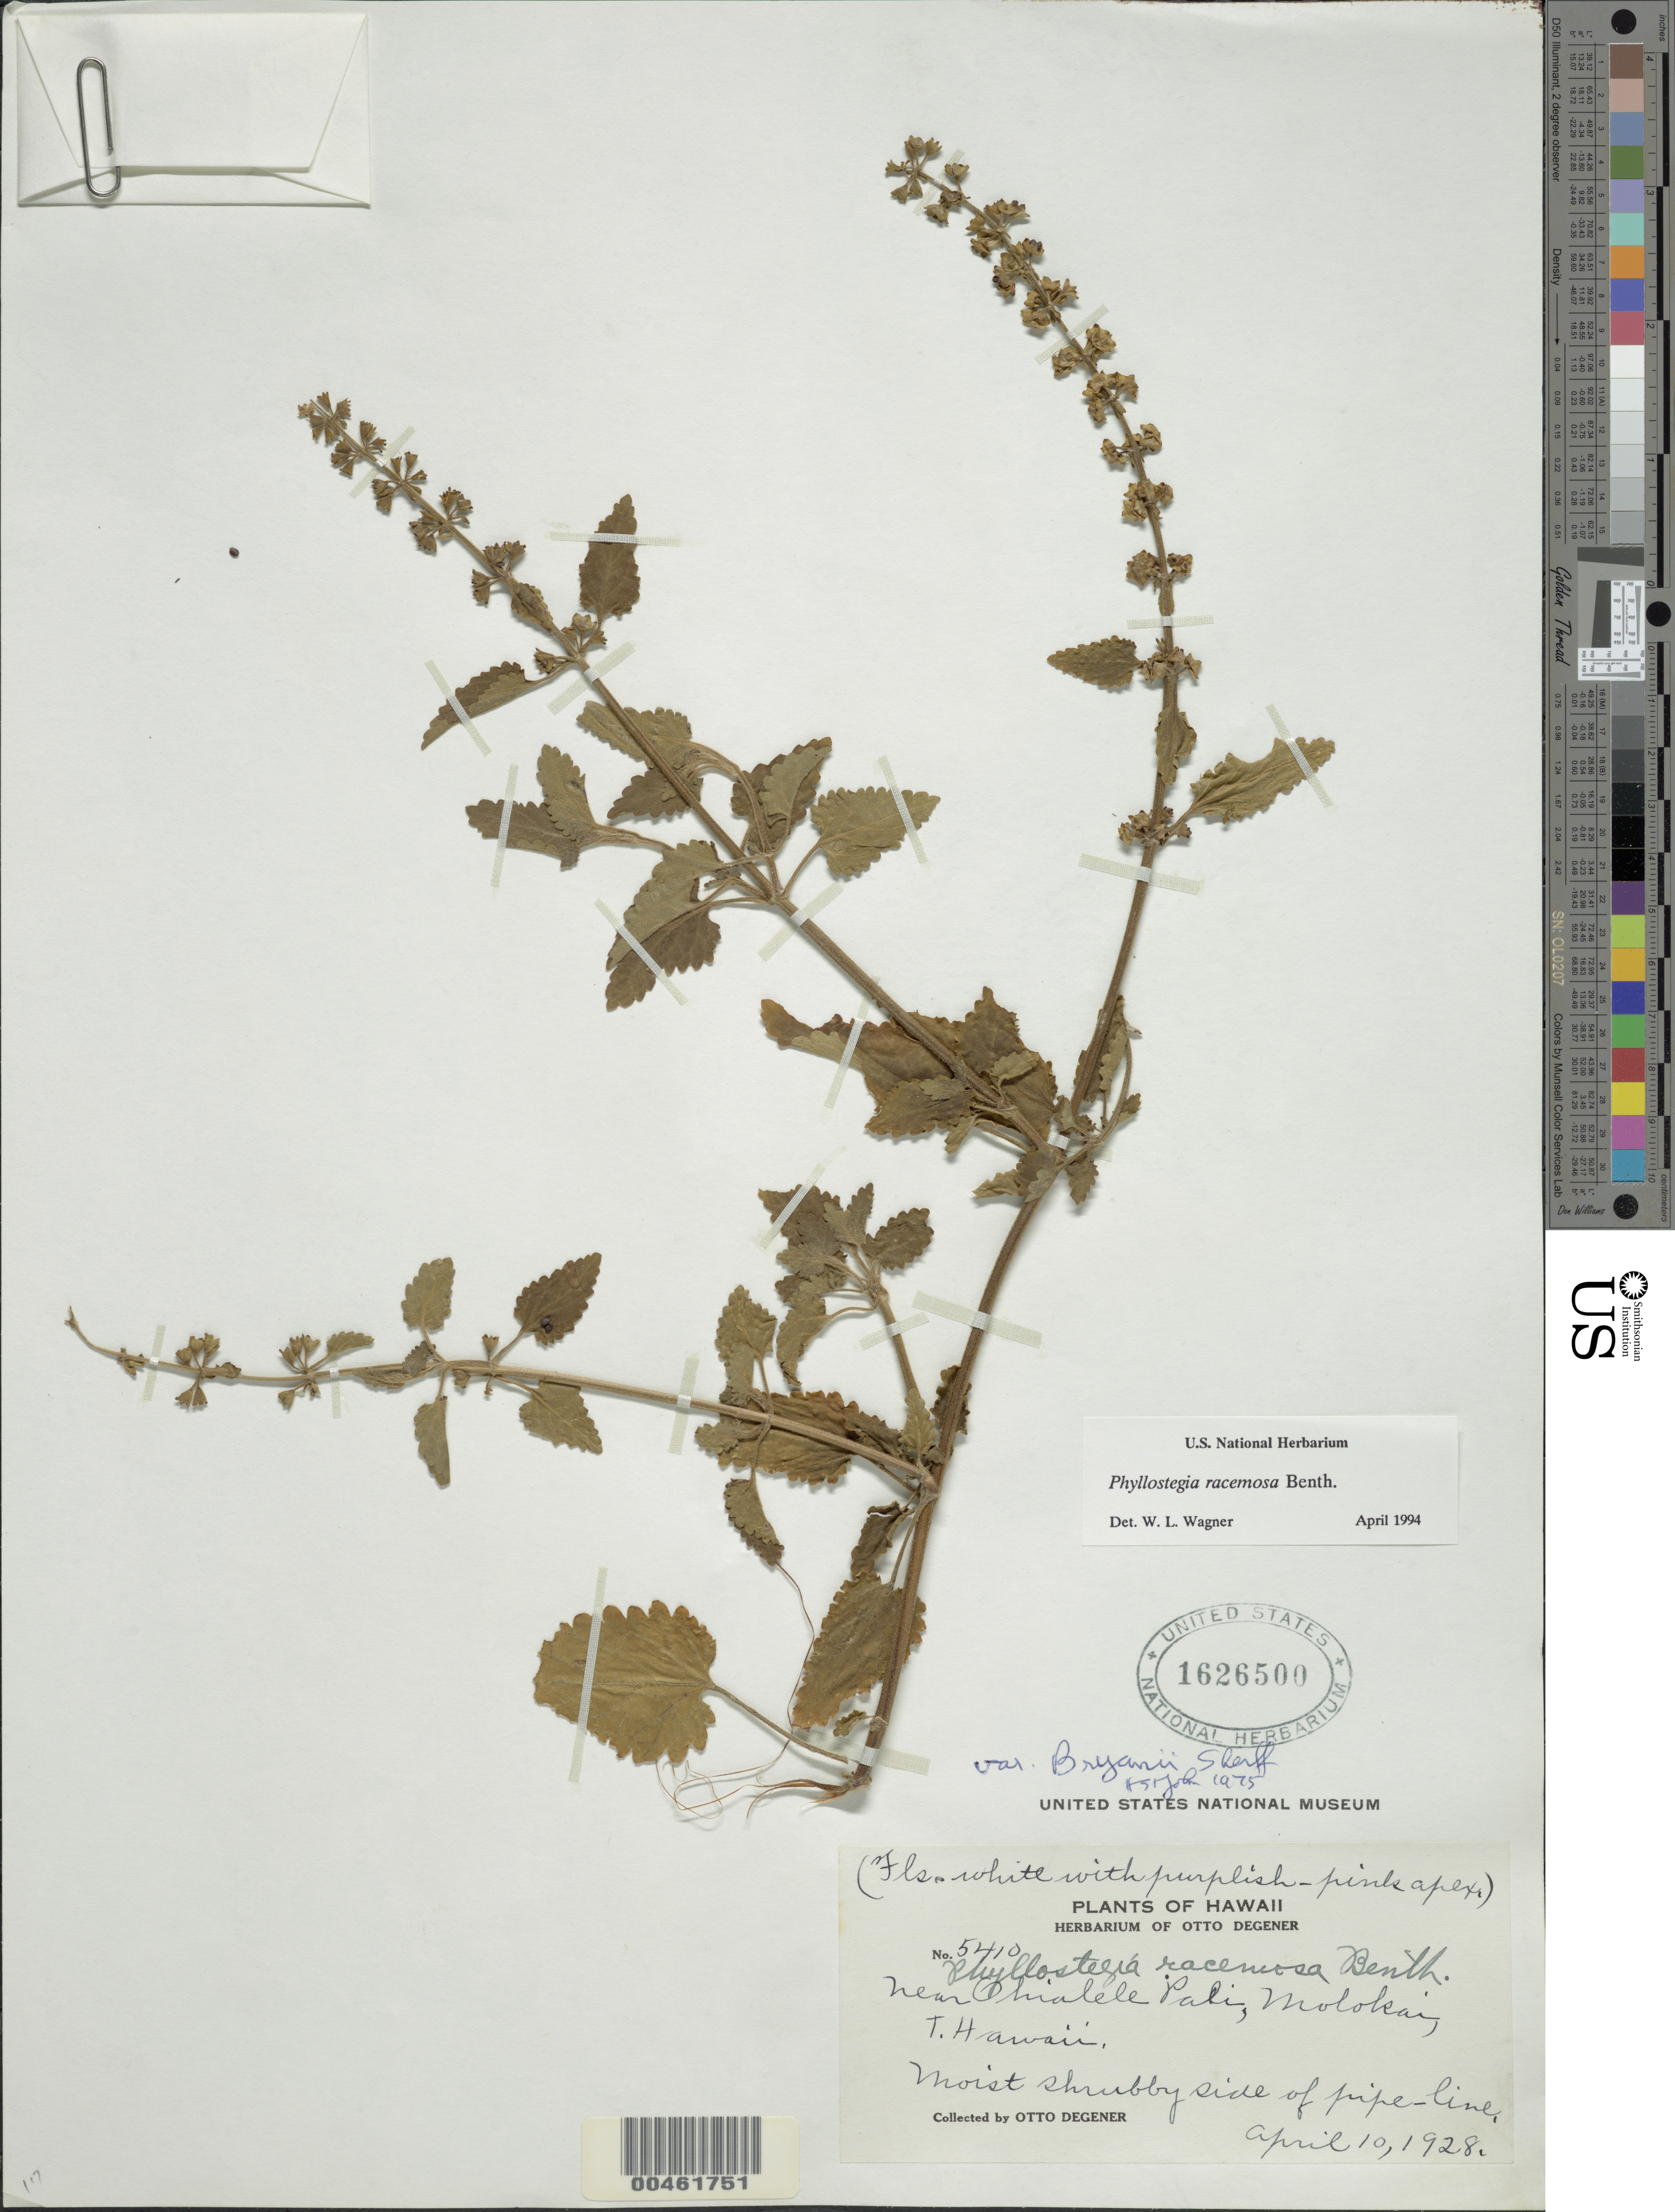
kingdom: Plantae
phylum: Tracheophyta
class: Magnoliopsida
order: Lamiales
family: Lamiaceae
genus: Phyllostegia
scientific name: Phyllostegia racemosa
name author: Benth.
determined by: Wagner, W. L., (BOT), Smithsonian Institution - National Museum of Natural History (UNITED STATES)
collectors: O. Degener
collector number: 5410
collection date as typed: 10 Apr 1928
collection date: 1928-04-10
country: United States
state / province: Hawaii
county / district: Maui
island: Moloka'i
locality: Near Ohialele Pali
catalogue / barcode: US 1626500